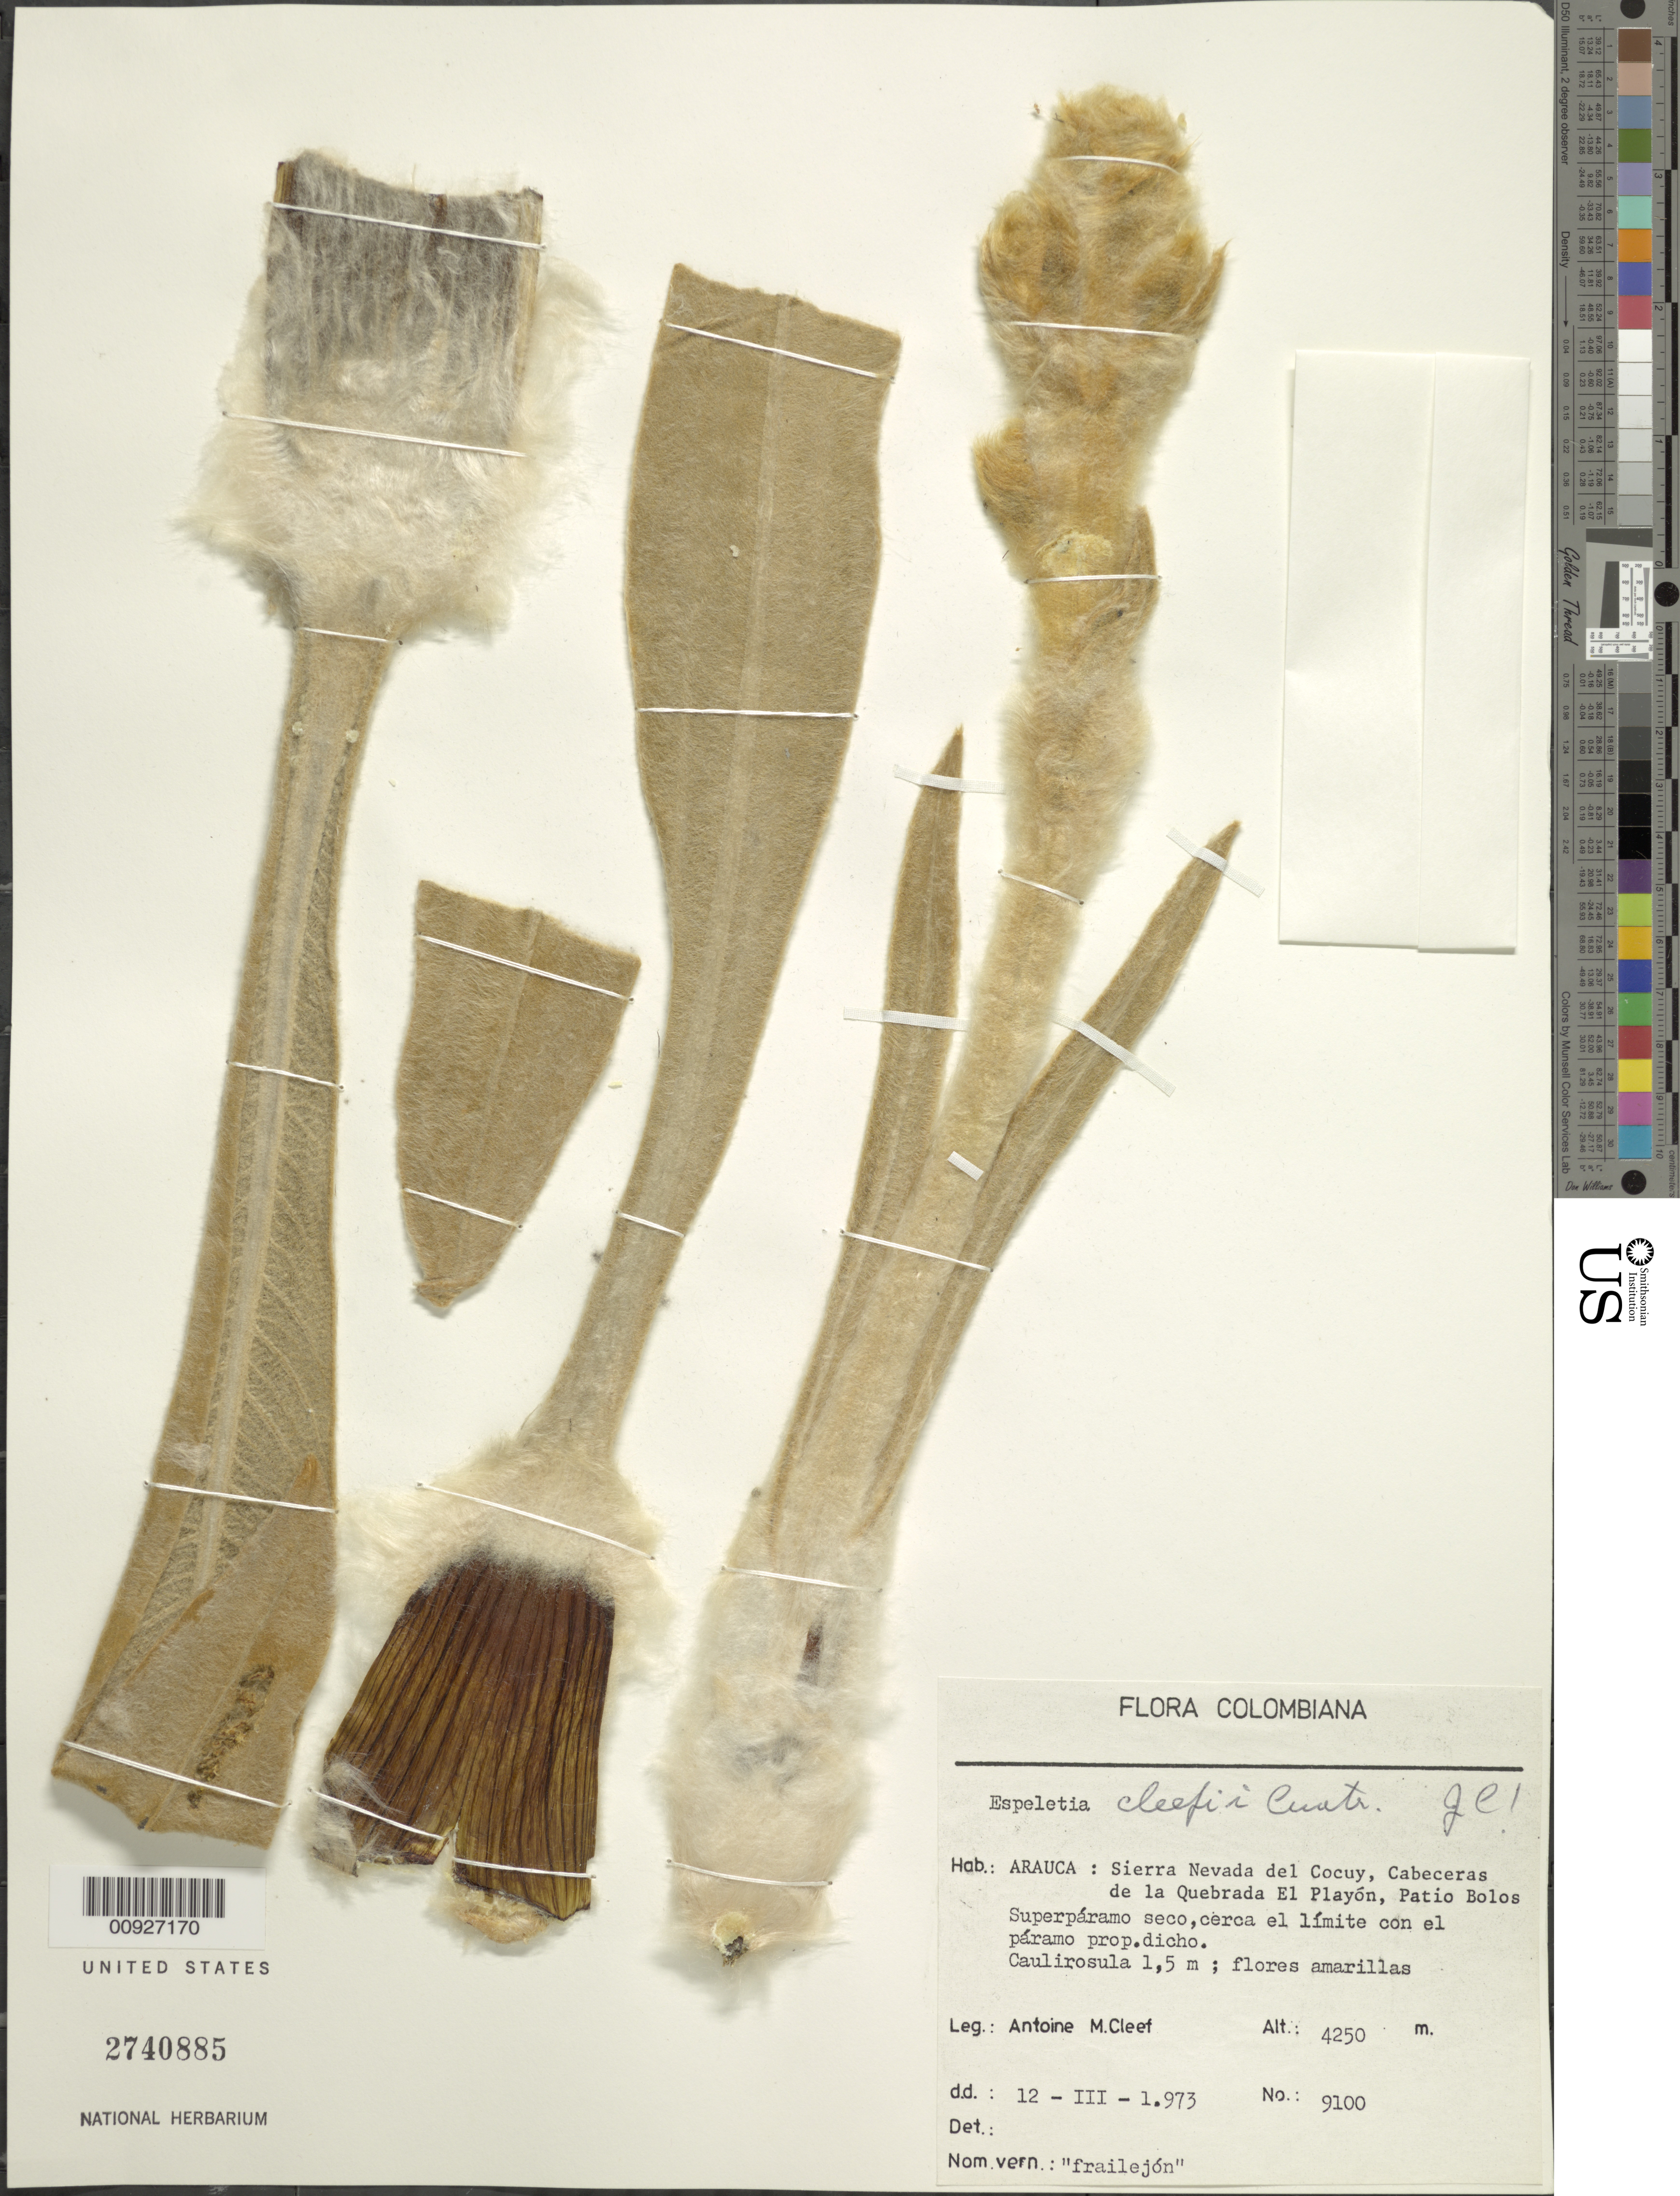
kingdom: Plantae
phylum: Tracheophyta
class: Magnoliopsida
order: Asterales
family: Asteraceae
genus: Espeletia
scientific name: Espeletia cleefii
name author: Cuatrec.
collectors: A. M. Cleef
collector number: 9100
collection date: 1973-03-12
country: Colombia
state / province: Arauca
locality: Sierra Nevada del Cocuy, Cabecaras de la Quebrada El Playón, Patio Bolos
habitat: Superpáramo seco, cerca el limete con el páramo prop. Dicho.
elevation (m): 4250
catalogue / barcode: US 2740885